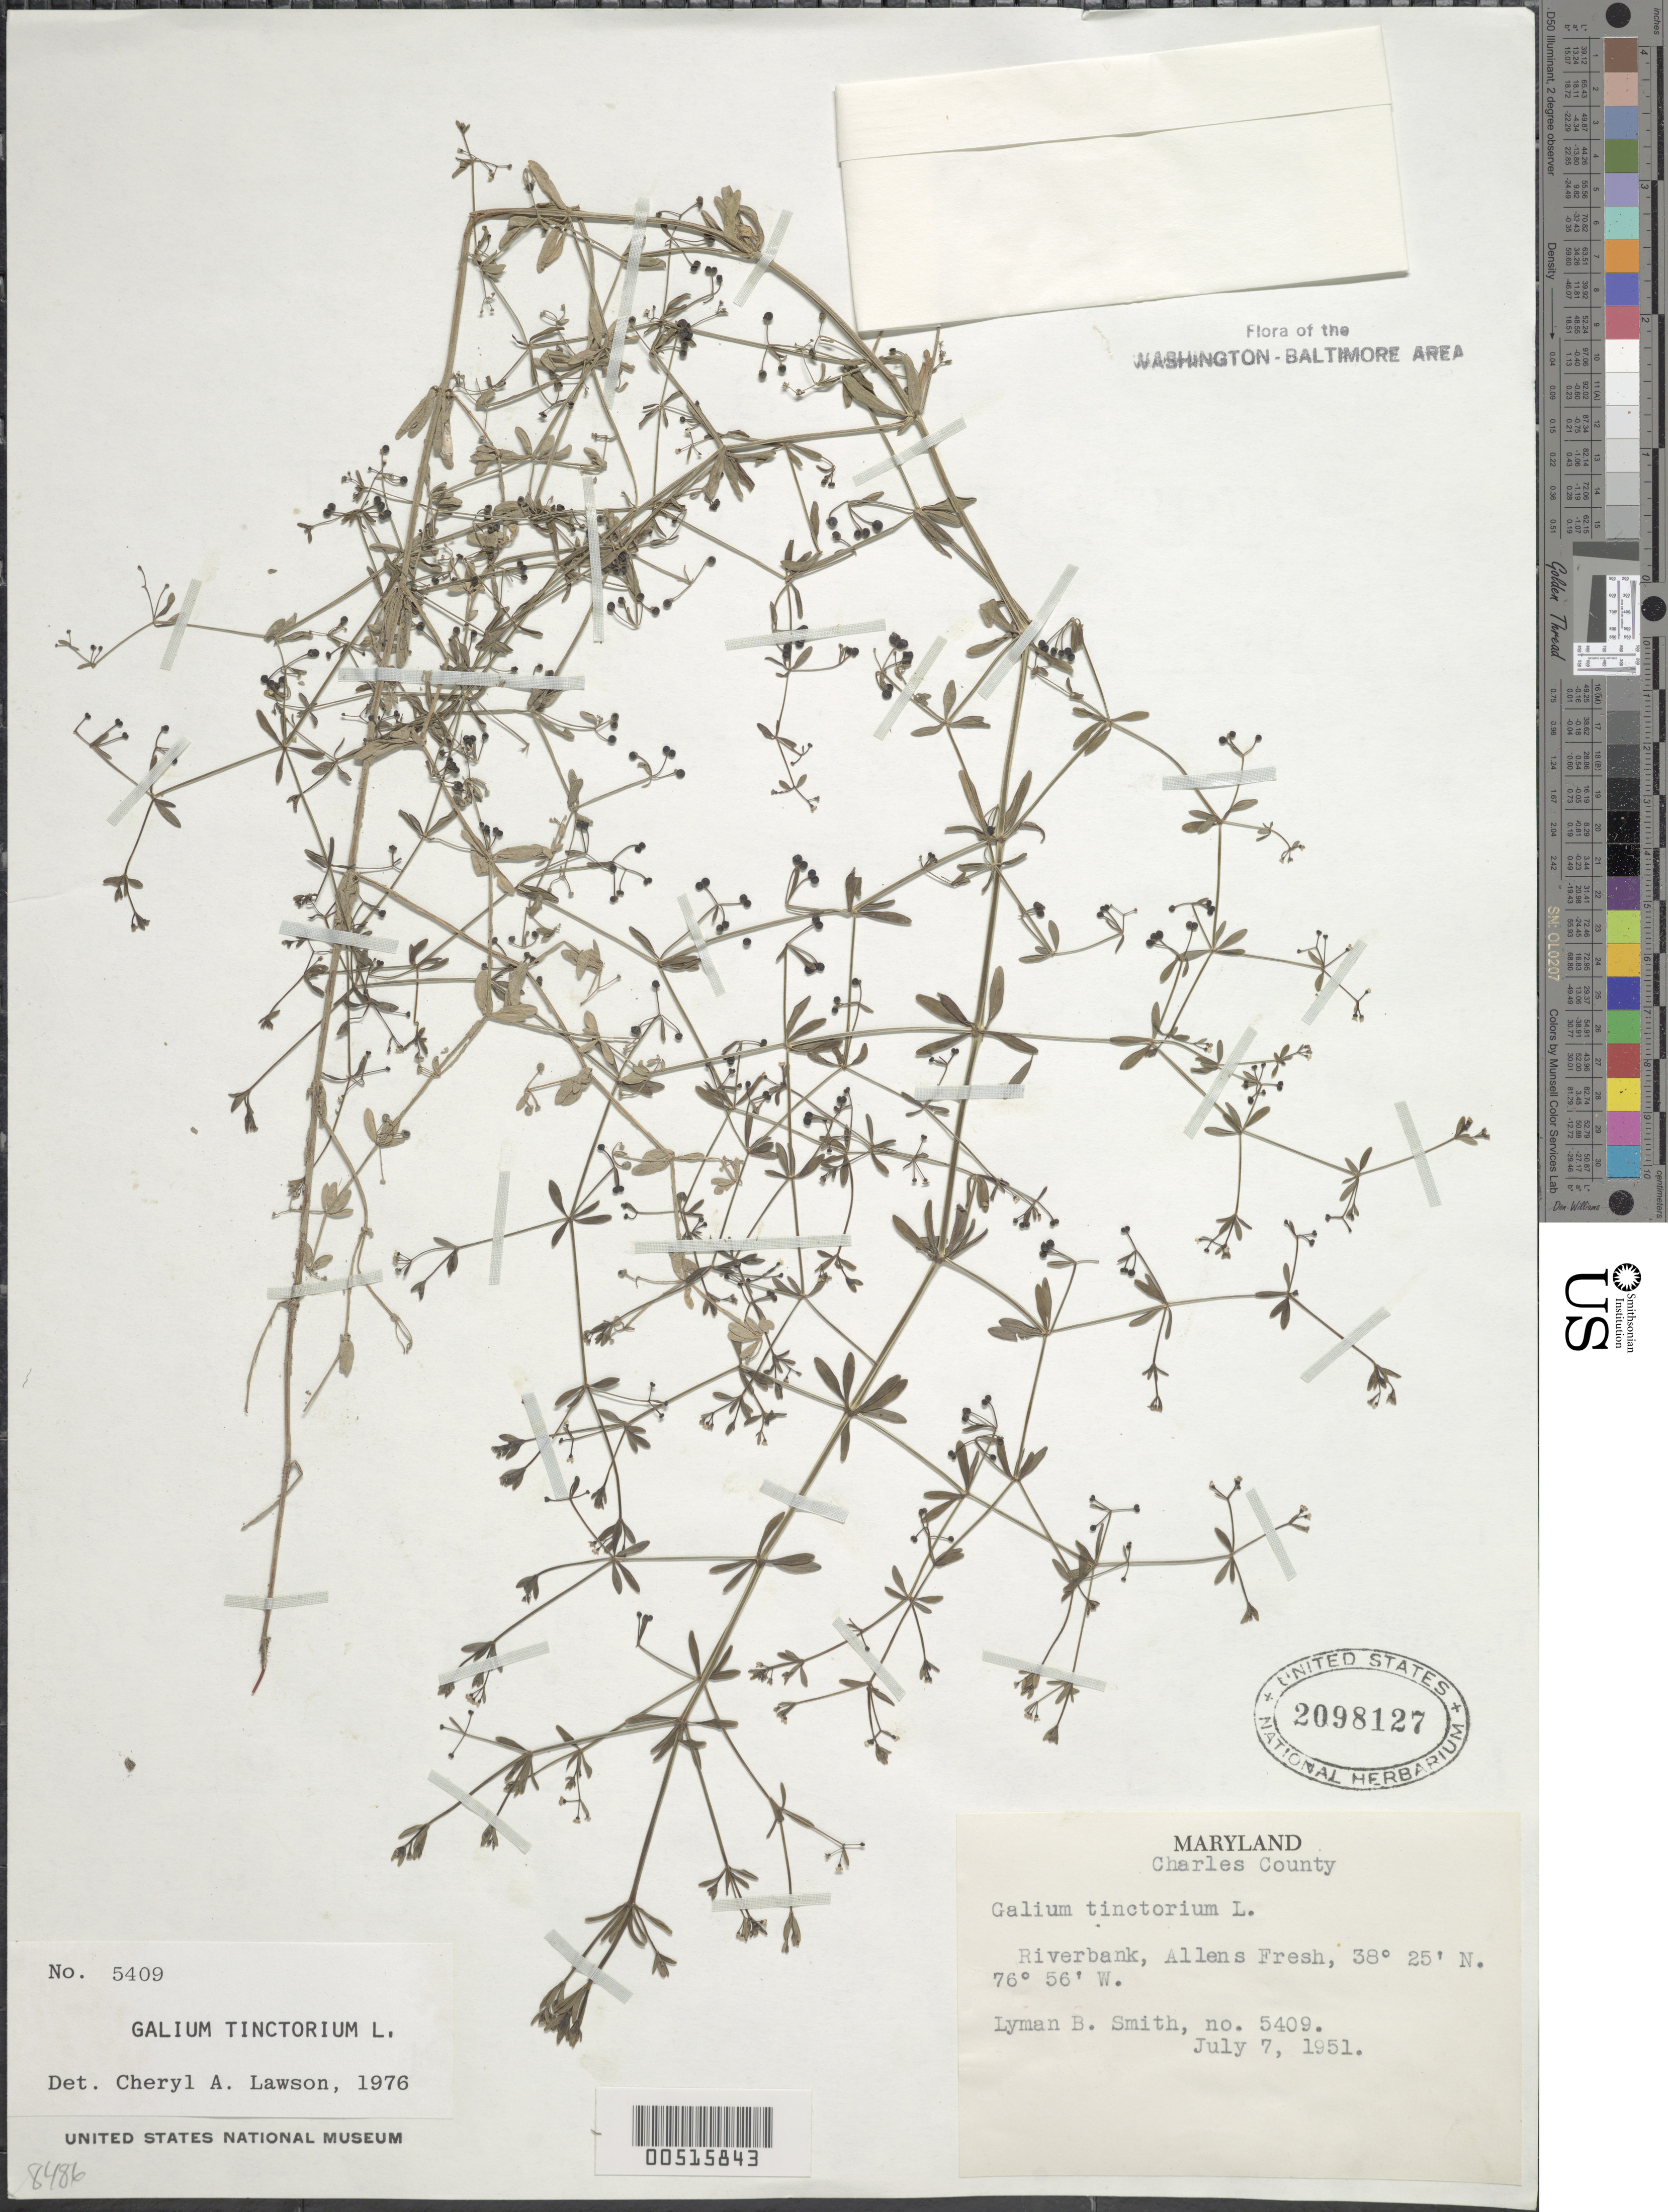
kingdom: Plantae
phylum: Tracheophyta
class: Magnoliopsida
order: Gentianales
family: Rubiaceae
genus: Galium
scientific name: Galium tinctorium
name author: (L.) Scop.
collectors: L. Smith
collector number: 5409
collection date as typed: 07 Jul 1951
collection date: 1951-07-07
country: United States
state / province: Maryland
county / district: Charles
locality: Allens Fresh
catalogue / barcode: US 2098127